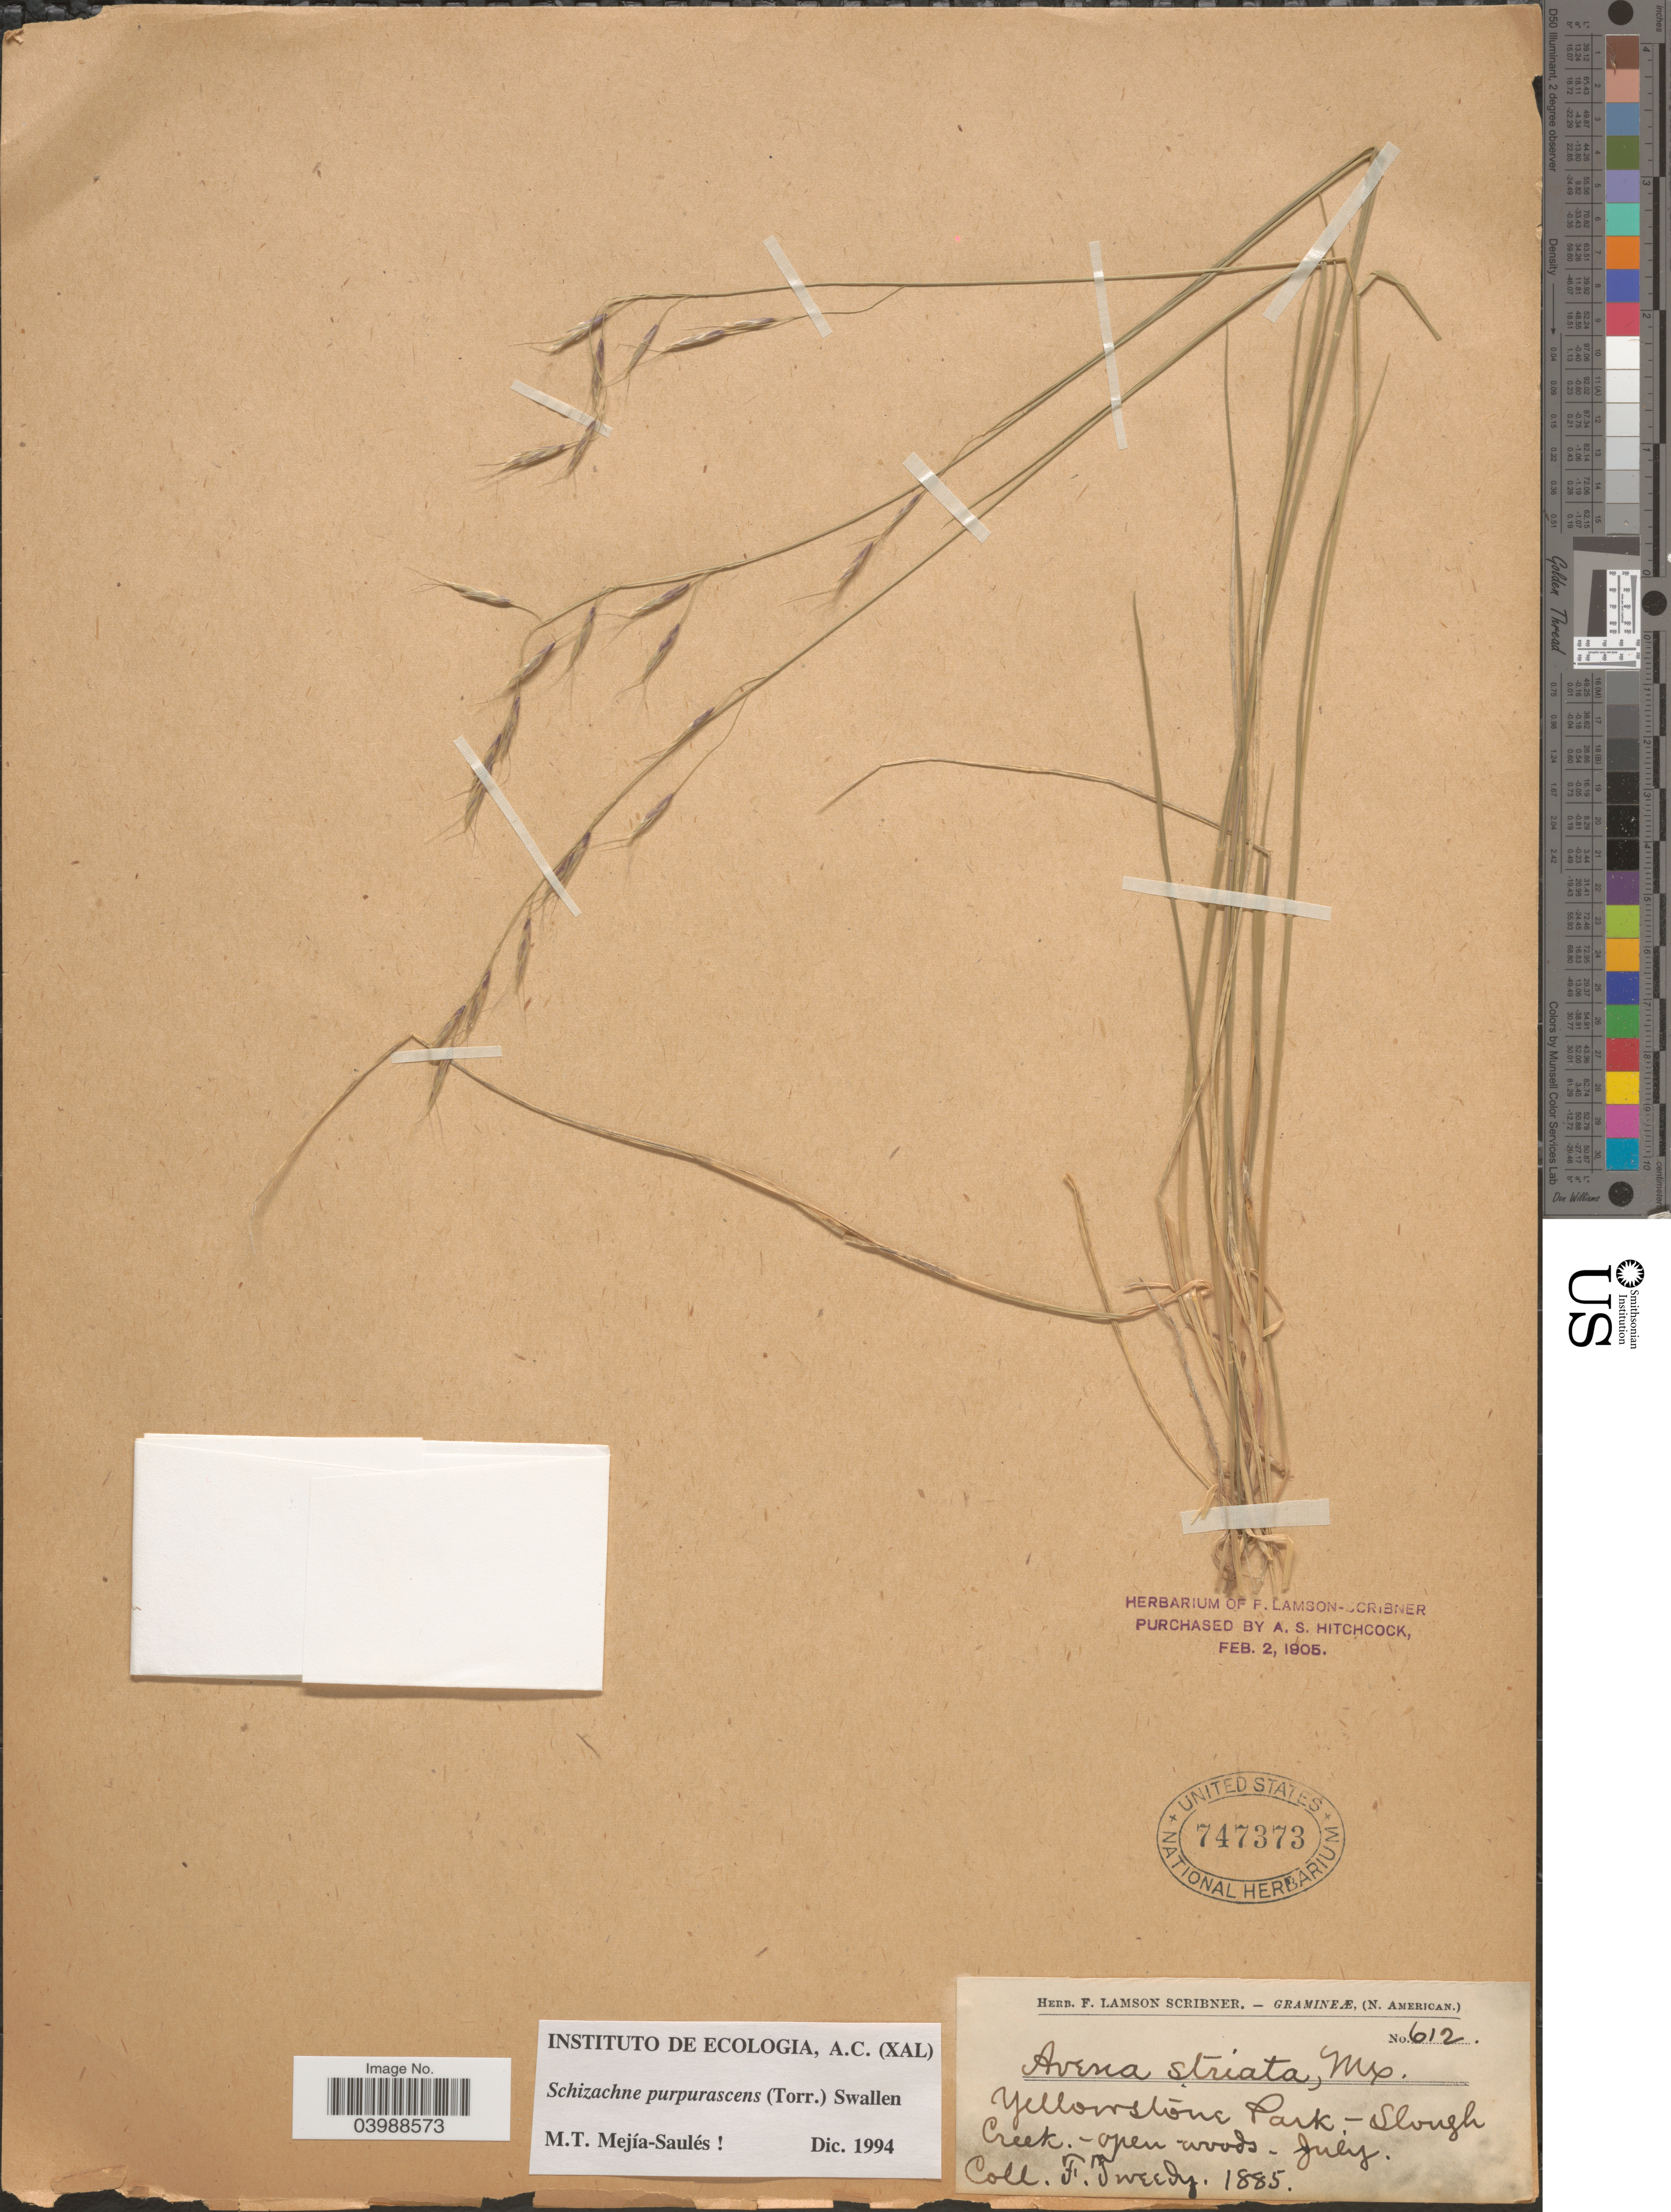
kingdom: Plantae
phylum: Tracheophyta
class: Liliopsida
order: Poales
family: Poaceae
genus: Schizachne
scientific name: Schizachne purpurascens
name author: (Torr.) Swallen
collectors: F. Tweedy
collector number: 612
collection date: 1885-07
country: United States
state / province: Wyoming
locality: Yellowstone Park - Slough Creek.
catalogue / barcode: US 747373